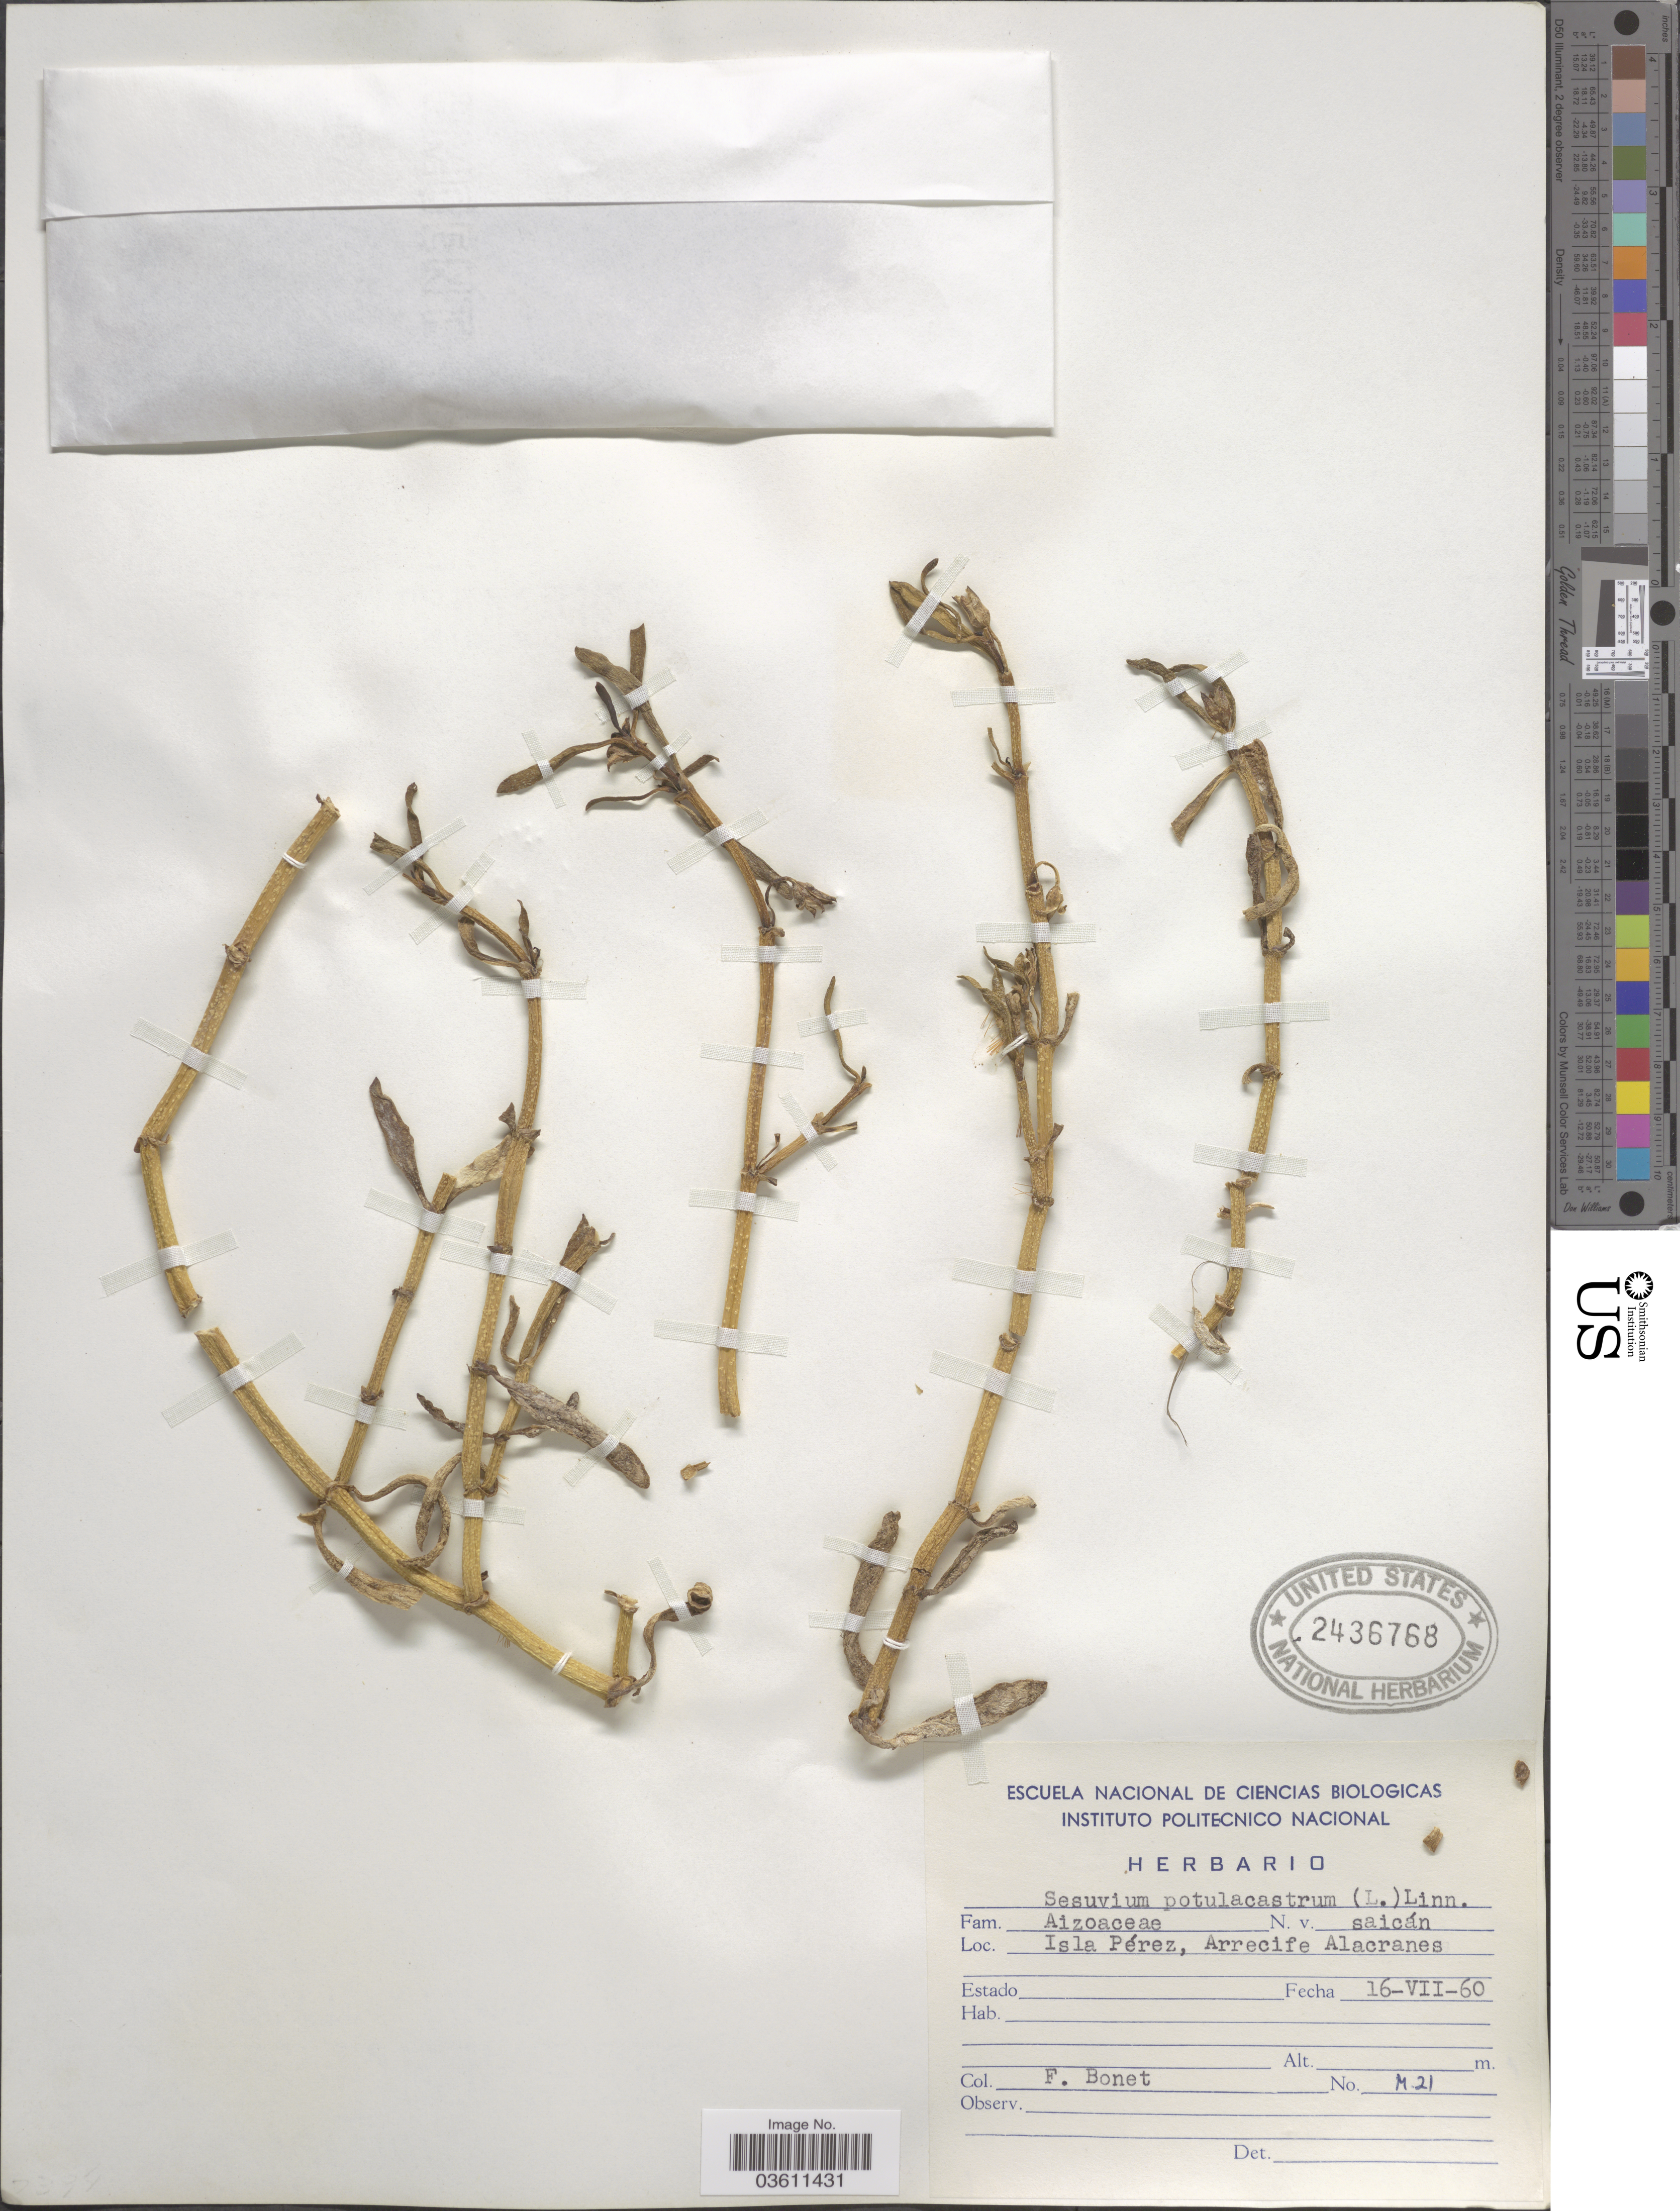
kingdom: Plantae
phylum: Tracheophyta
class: Magnoliopsida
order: Caryophyllales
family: Aizoaceae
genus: Sesuvium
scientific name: Sesuvium portulacastrum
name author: (L.) L.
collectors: F. Bonet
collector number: M21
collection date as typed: Transcribed d/m/y: 16/7/60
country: Mexico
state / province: Yucatán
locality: Isla Pérez, Arrecife Alacranes.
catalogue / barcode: US 2436768